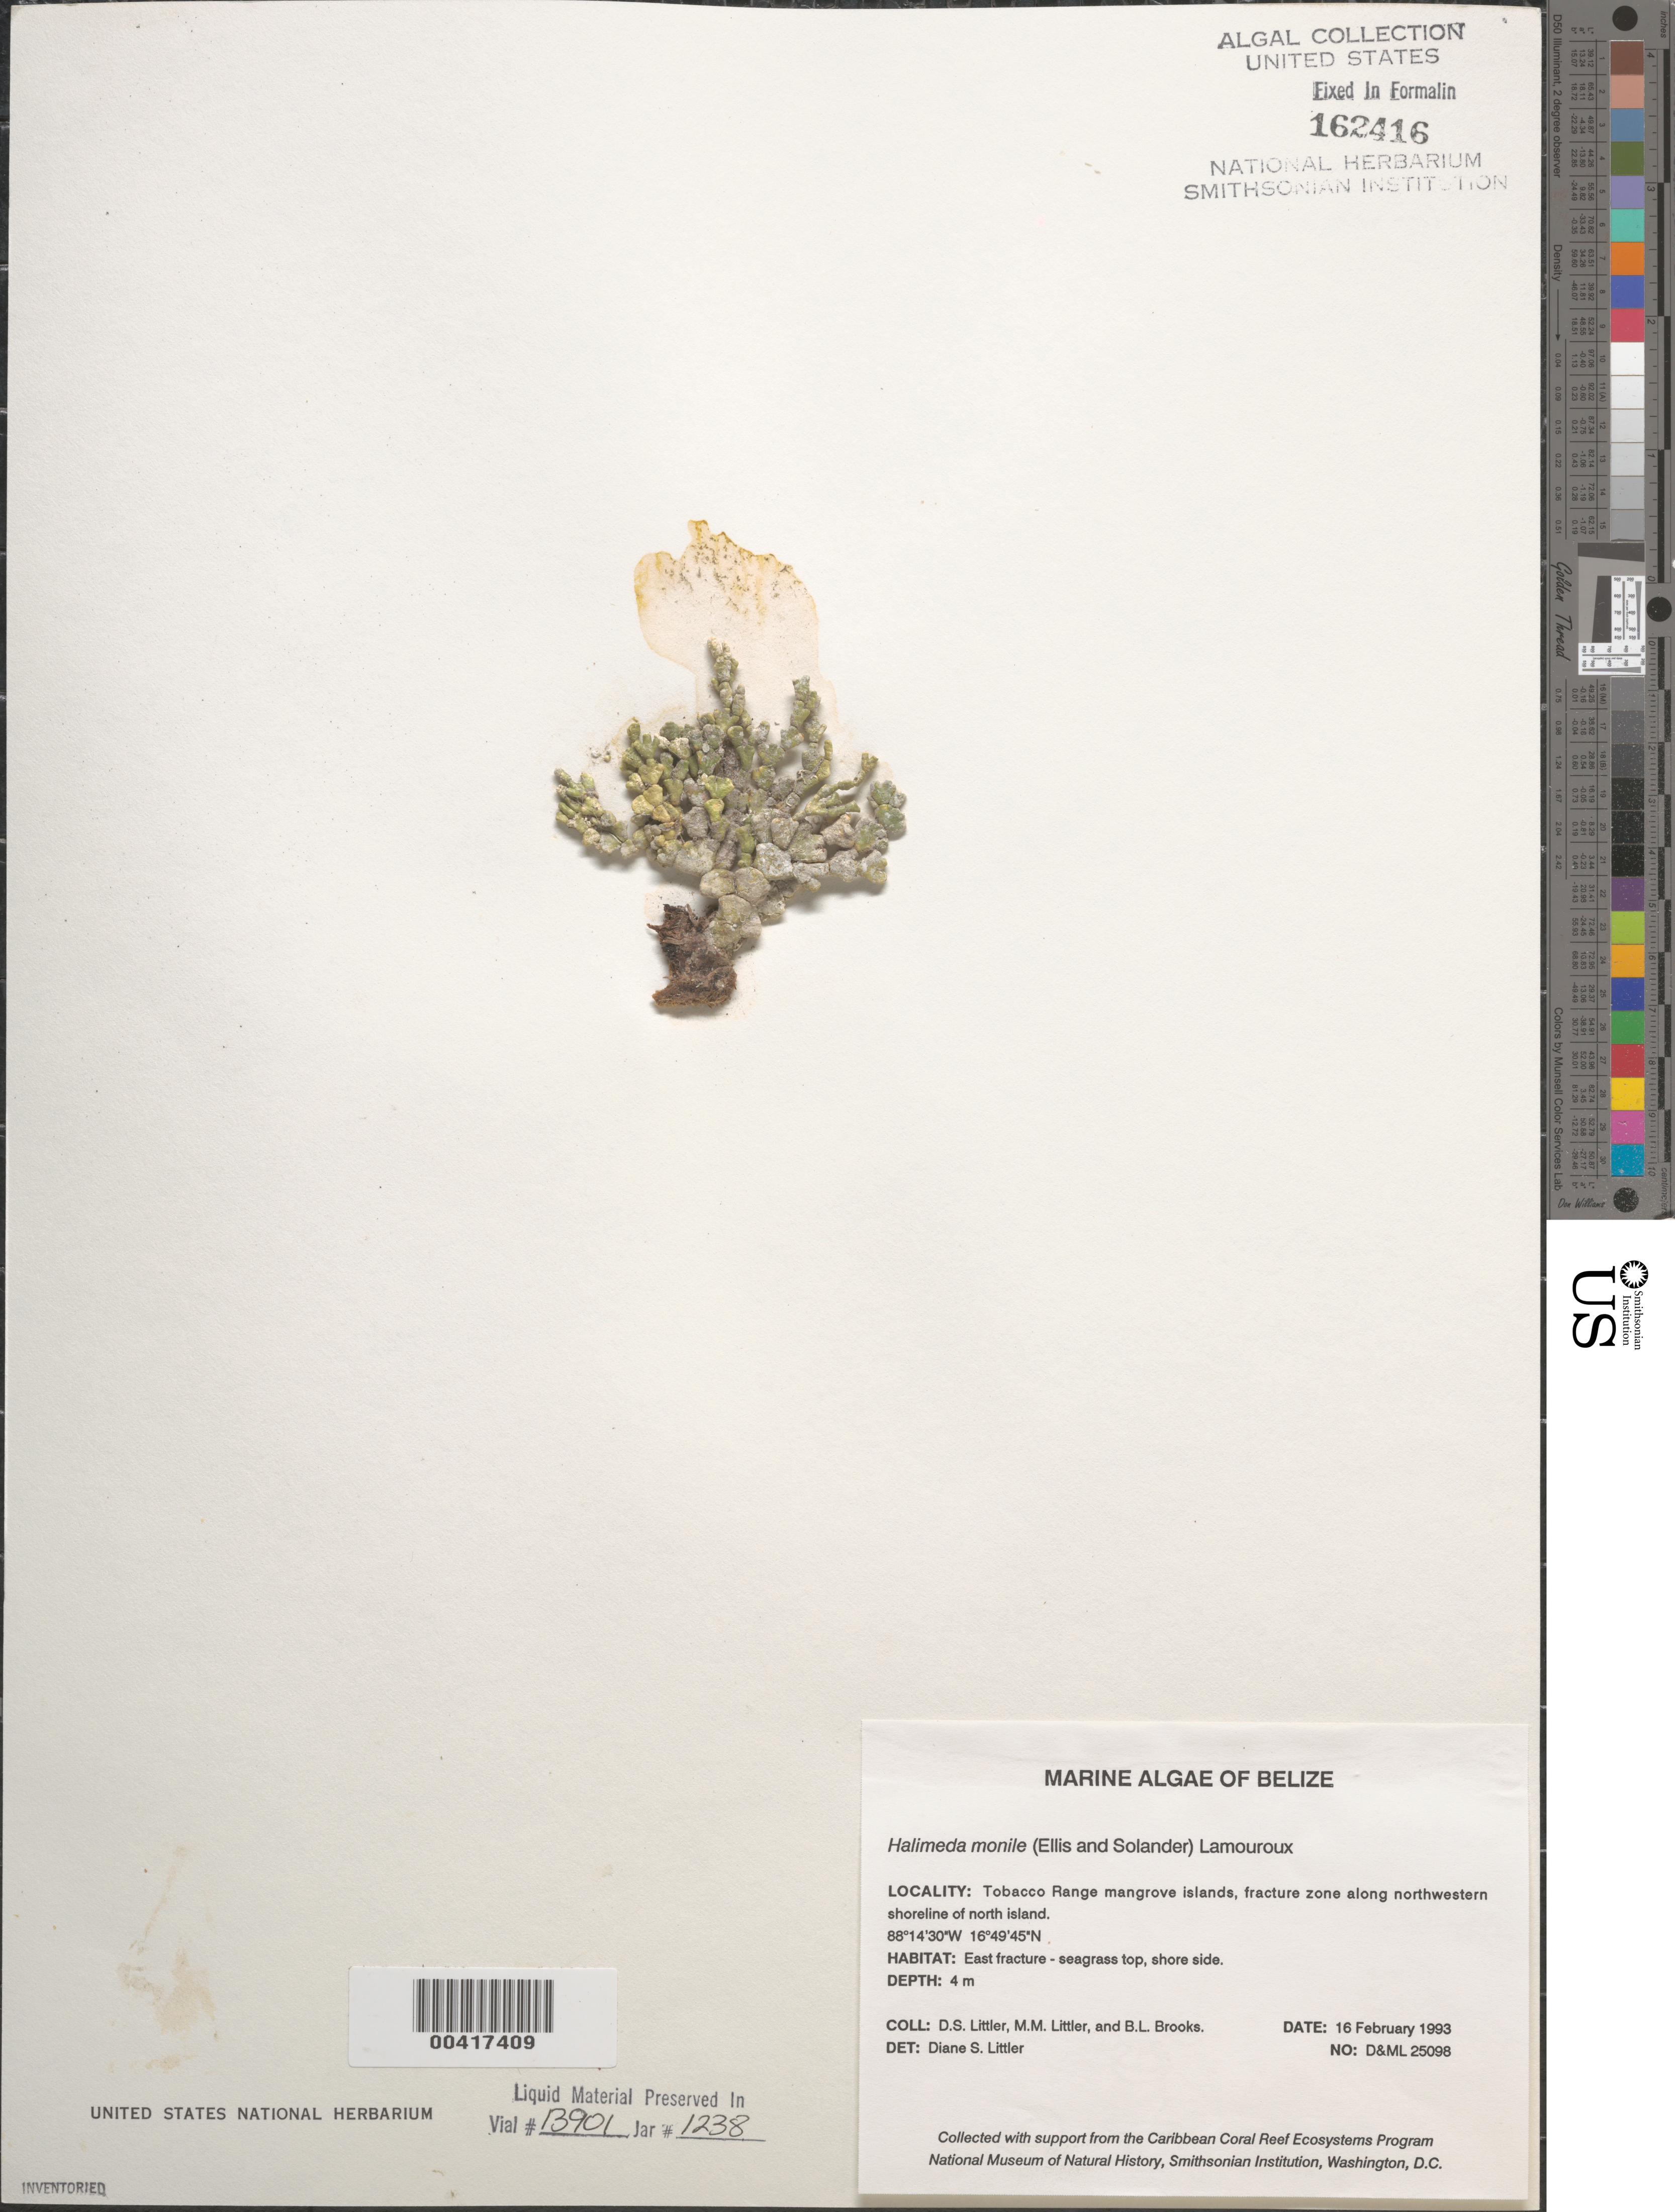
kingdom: Plantae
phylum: Chlorophyta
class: Ulvophyceae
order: Bryopsidales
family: Halimedaceae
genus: Halimeda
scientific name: Halimeda monile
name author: (J. Ellis & Sol.) J.V.Lamouroux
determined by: Littler, D. S.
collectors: D. S. Littler, M. M. Littler & B. Brooks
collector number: D&ML 25098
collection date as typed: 16 Feb 1993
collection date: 1993-02-16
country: Belize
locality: Tobacco Range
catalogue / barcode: US 162416